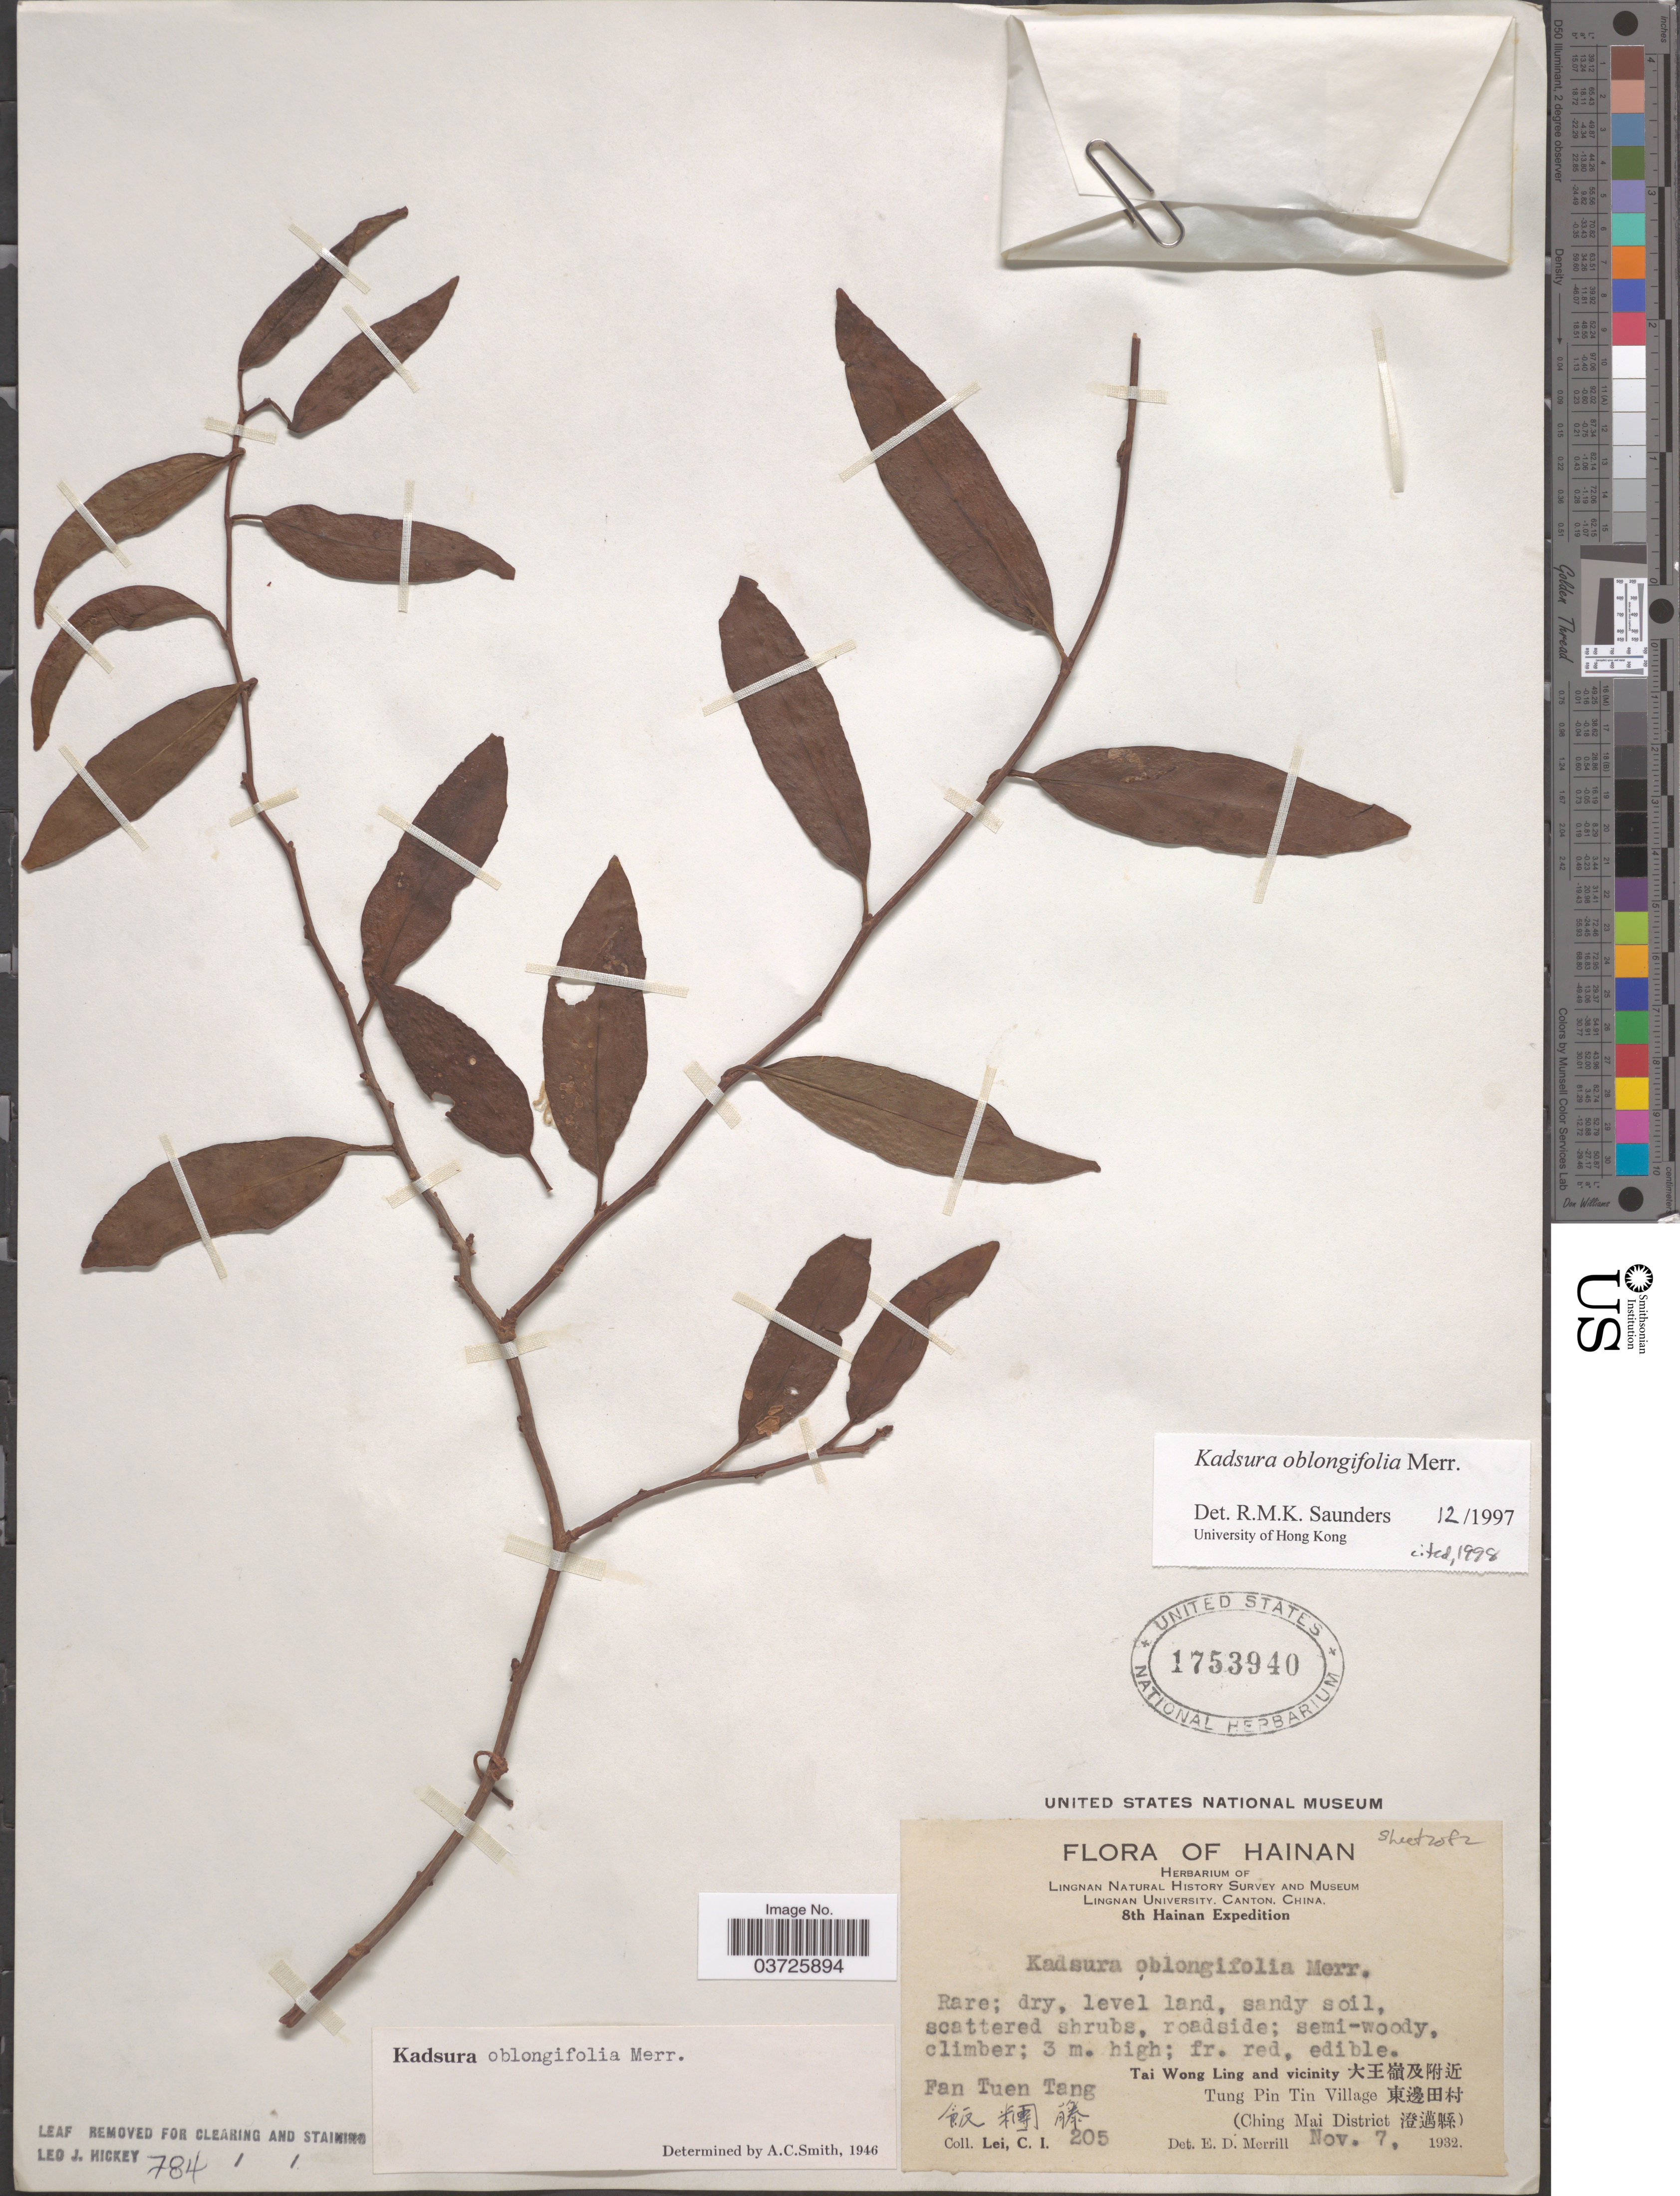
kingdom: Plantae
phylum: Tracheophyta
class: Magnoliopsida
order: Austrobaileyales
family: Schisandraceae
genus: Kadsura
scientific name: Kadsura oblongifolia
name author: Merr.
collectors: C. I. Lei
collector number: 205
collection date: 1932-11-07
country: China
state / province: Hainan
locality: Fan Tuen Tang X. Tai Wong Ling and vicinity X. Tung Pin Tin Village X. (Ching Mai District X).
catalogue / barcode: US 1753940